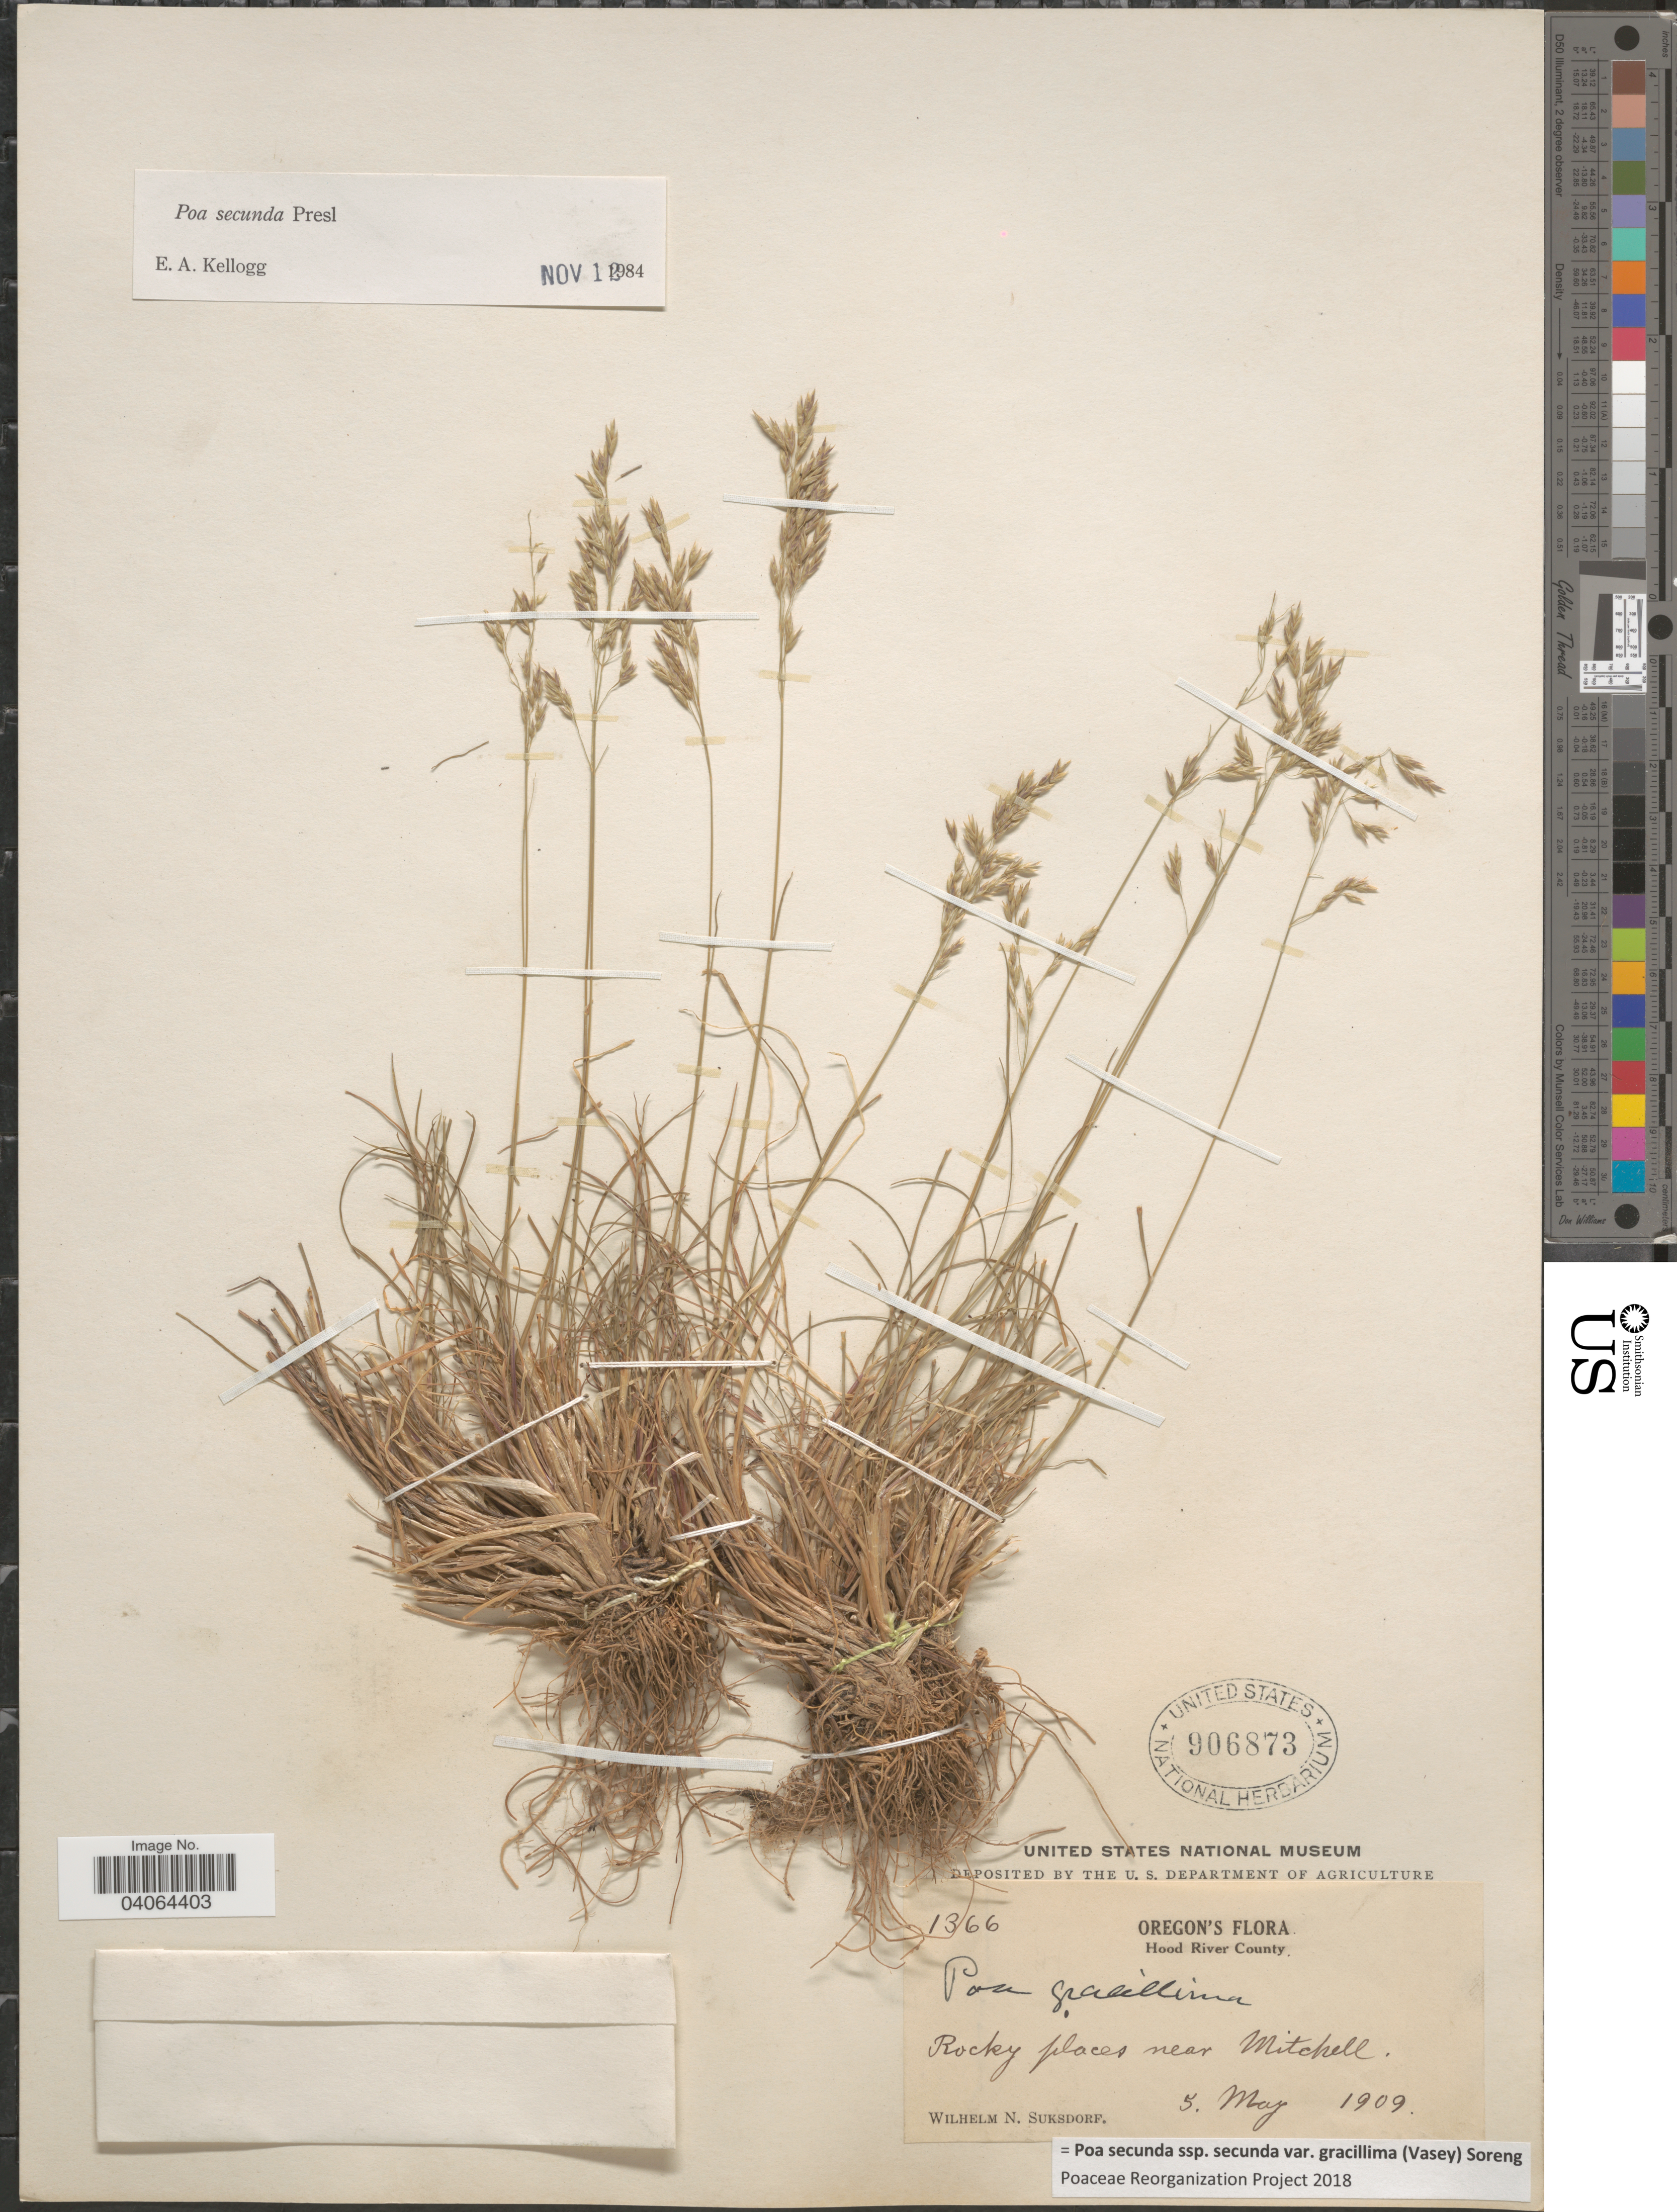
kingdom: Plantae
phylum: Tracheophyta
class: Liliopsida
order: Poales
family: Poaceae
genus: Poa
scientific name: Poa secunda subsp. secunda var. gracillima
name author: (Vasey) Soreng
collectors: W. N. Suksdorf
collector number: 1366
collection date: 1909-05-05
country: United States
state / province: Oregon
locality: Hood River County. Rocky places near Mitchell.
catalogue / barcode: US 906873